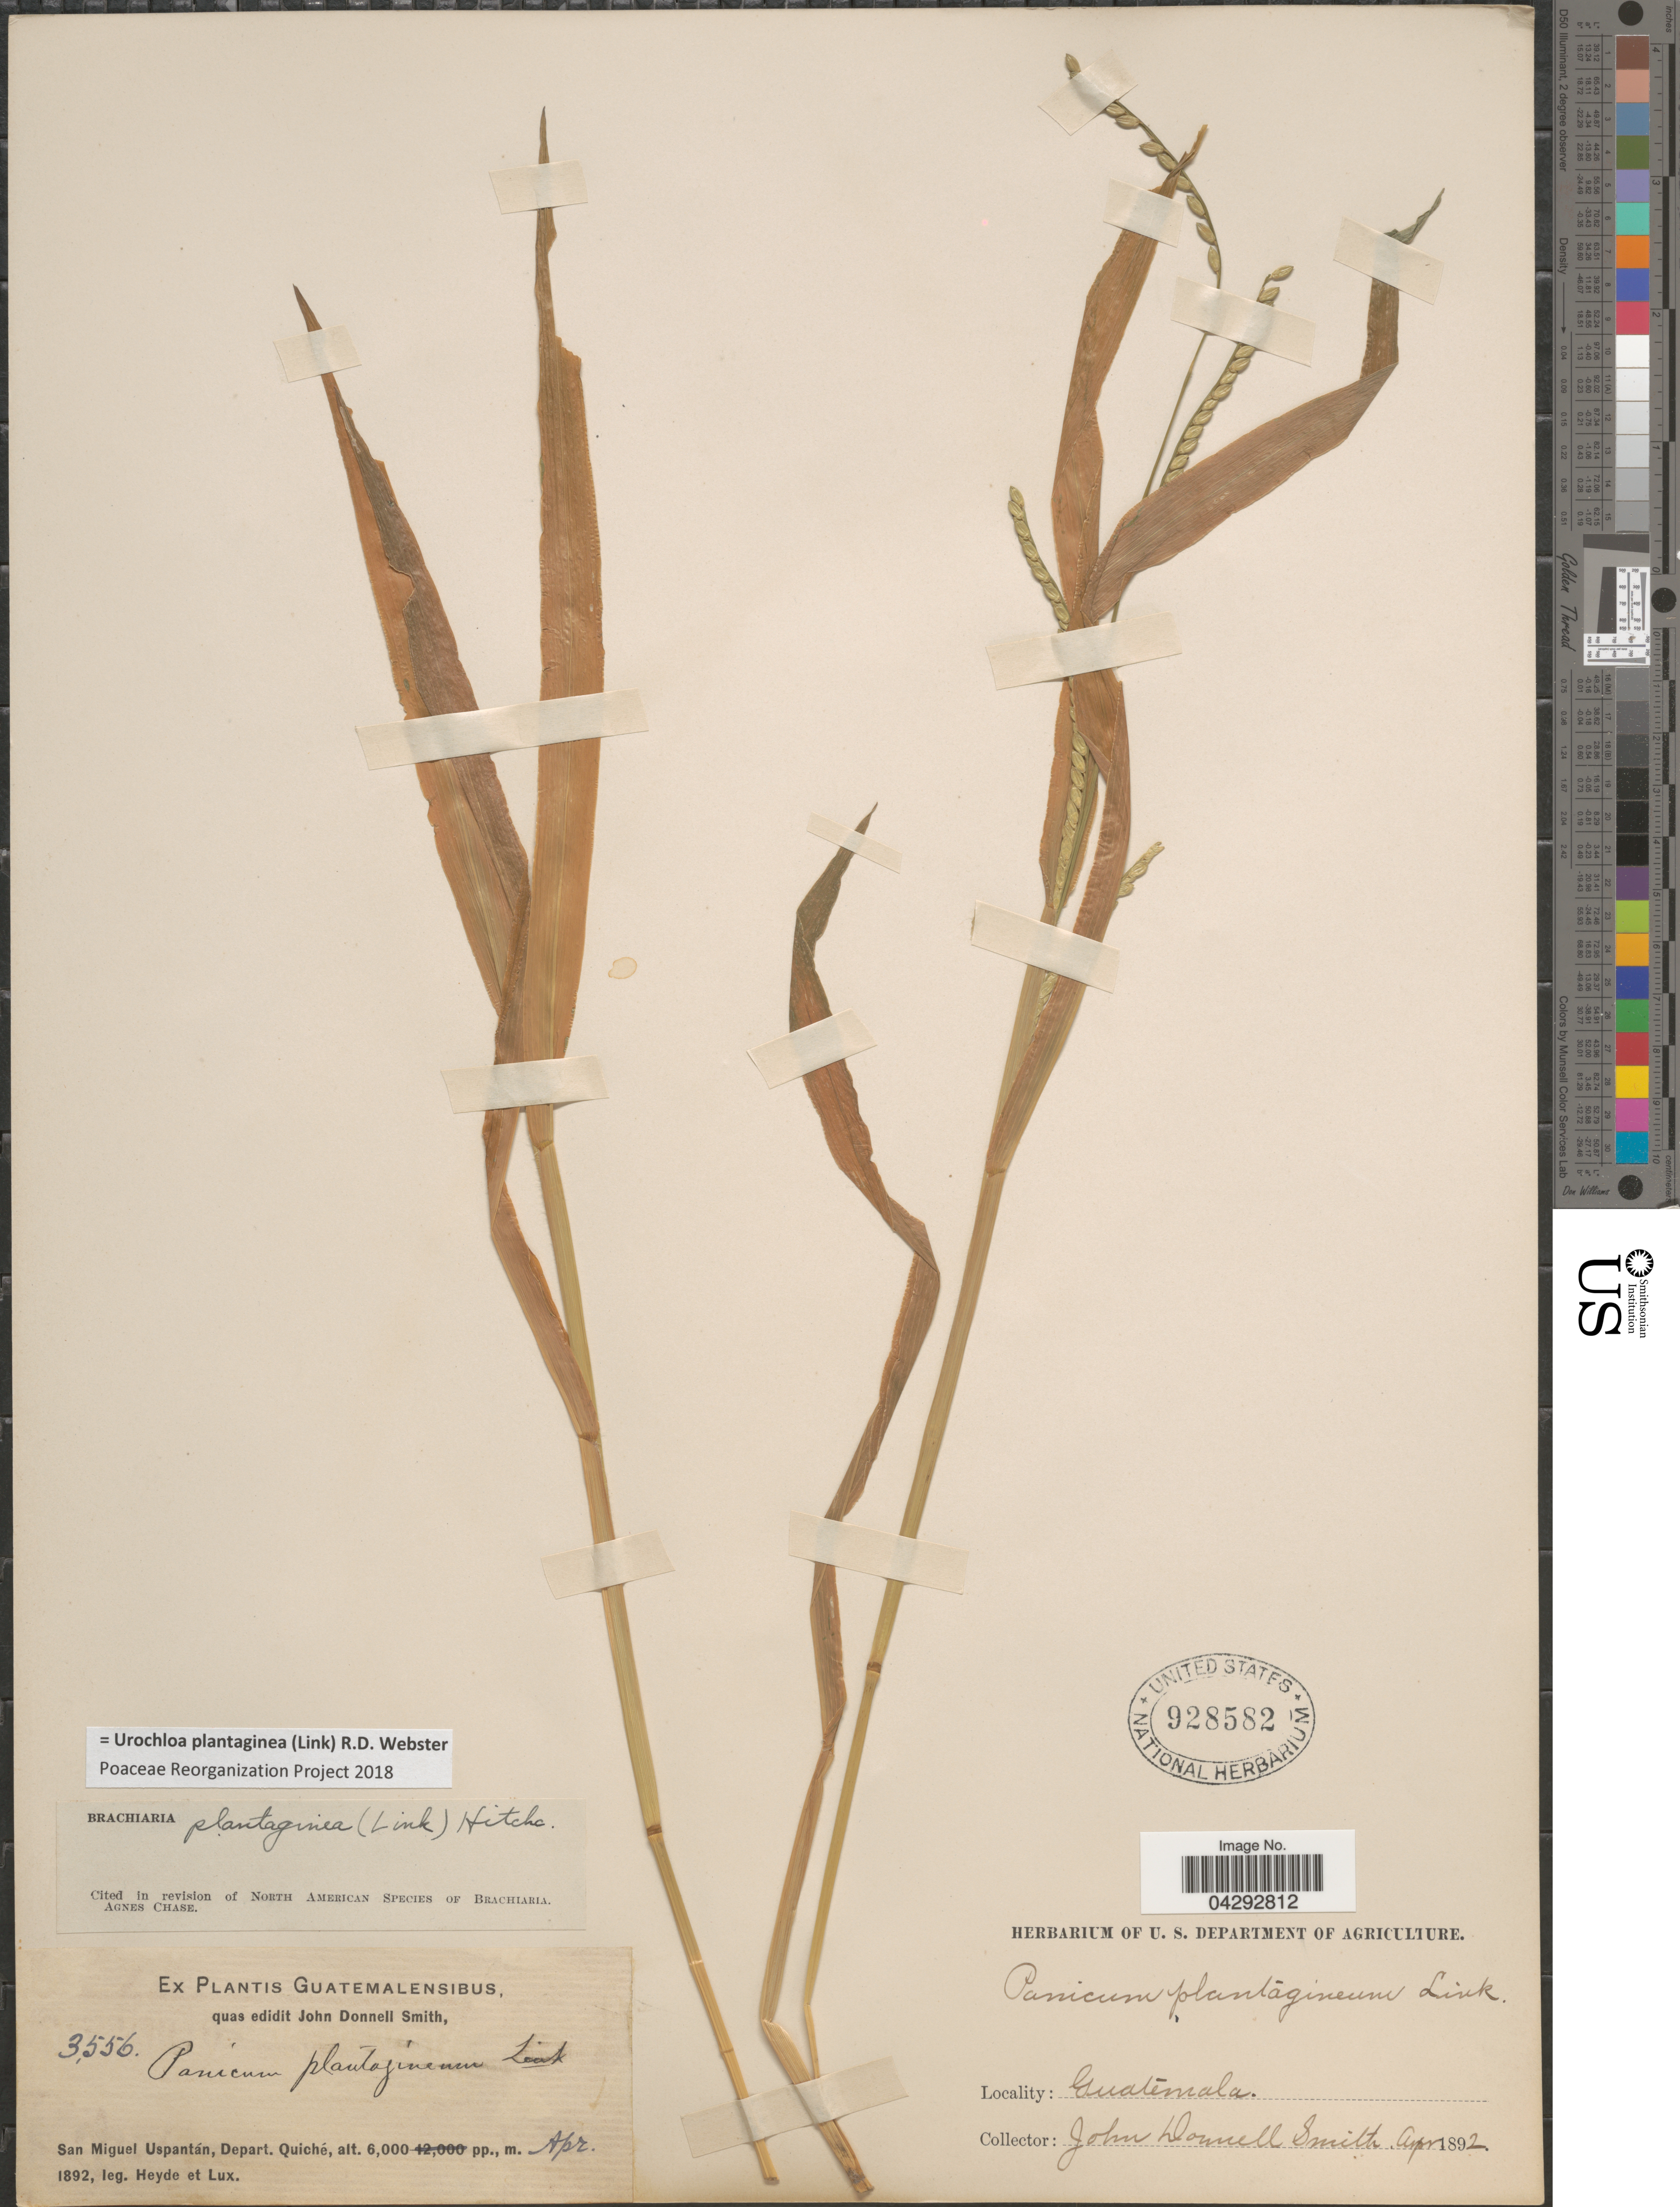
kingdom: Plantae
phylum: Tracheophyta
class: Liliopsida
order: Poales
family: Poaceae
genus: Urochloa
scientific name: Urochloa plantaginea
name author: (Link) R.D. Webster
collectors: Heyde & Lux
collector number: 3556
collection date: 1892-04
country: Guatemala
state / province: El Quiche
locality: San Miguel Uspantán, Depart. Quiché.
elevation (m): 6000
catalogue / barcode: US 928582